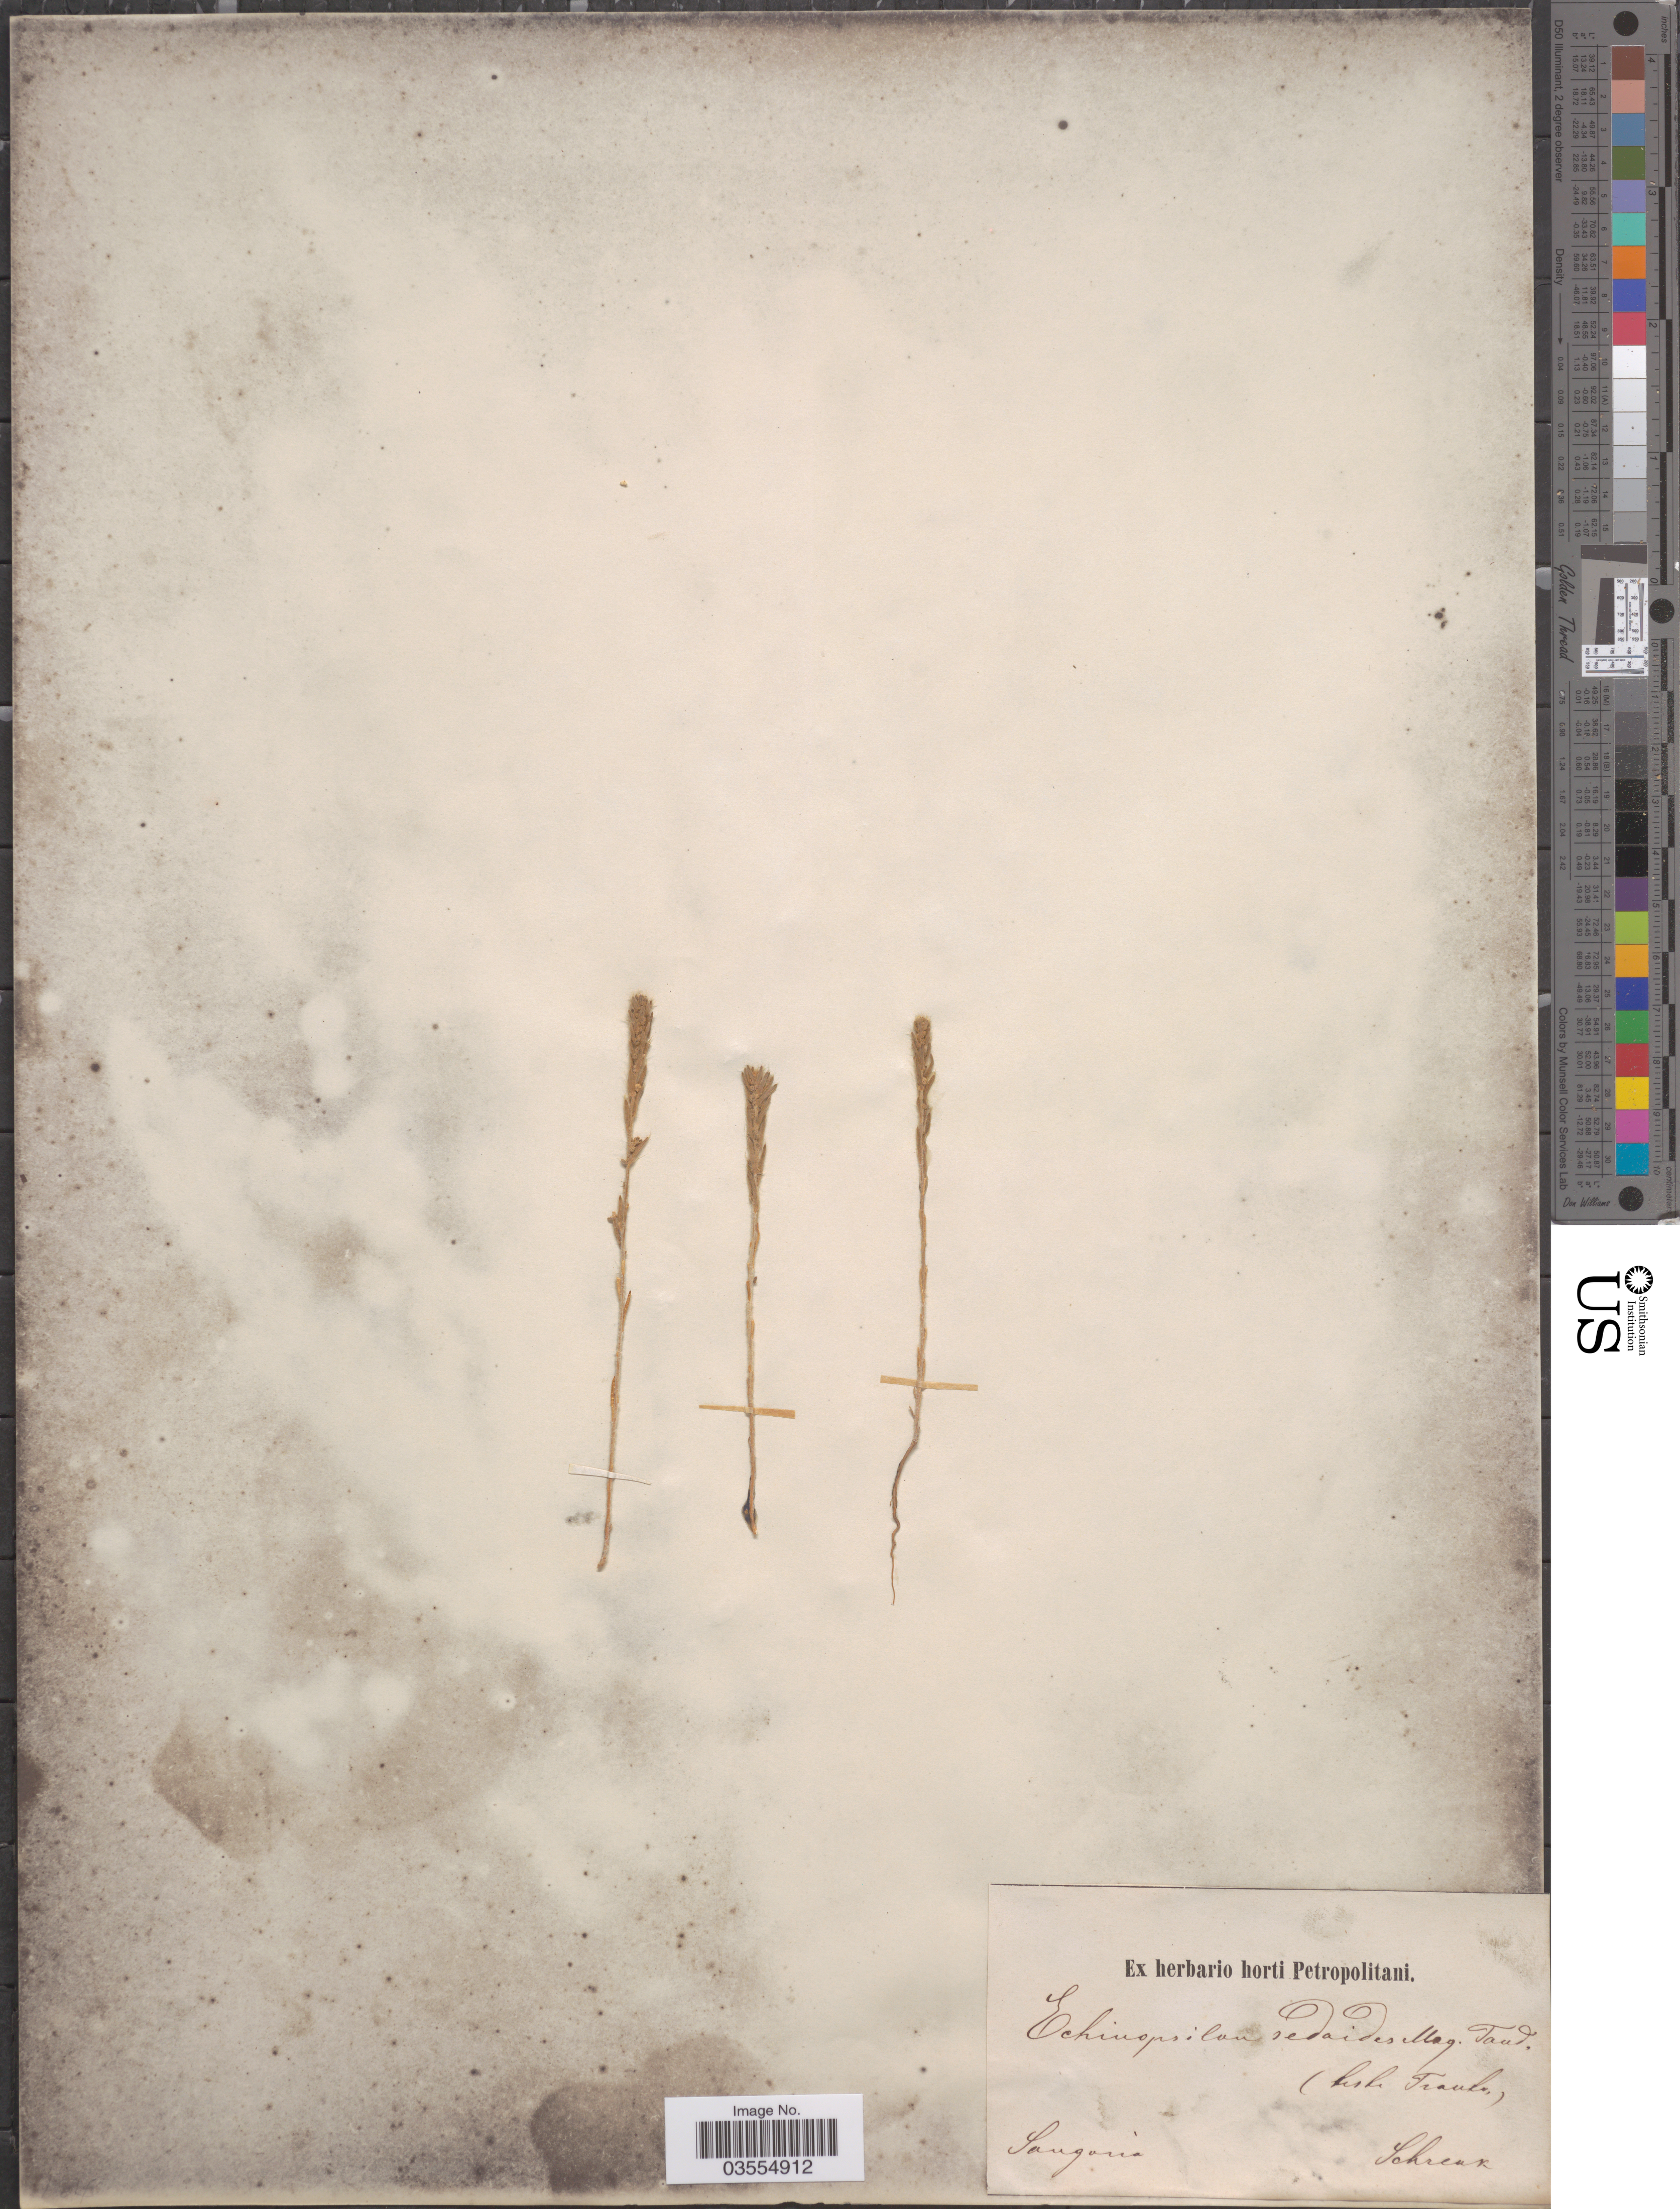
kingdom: Plantae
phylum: Tracheophyta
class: Magnoliopsida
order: Caryophyllales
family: Amaranthaceae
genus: Grubovia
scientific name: Grubovia sedoides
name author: (Pall.) G.L. Chu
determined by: Strong, Mark T., (BOT), Smithsonian Institution - National Museum of Natural History (UNITED STATES)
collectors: A.G. Schrenk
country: Kazakhstan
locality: Songaria.